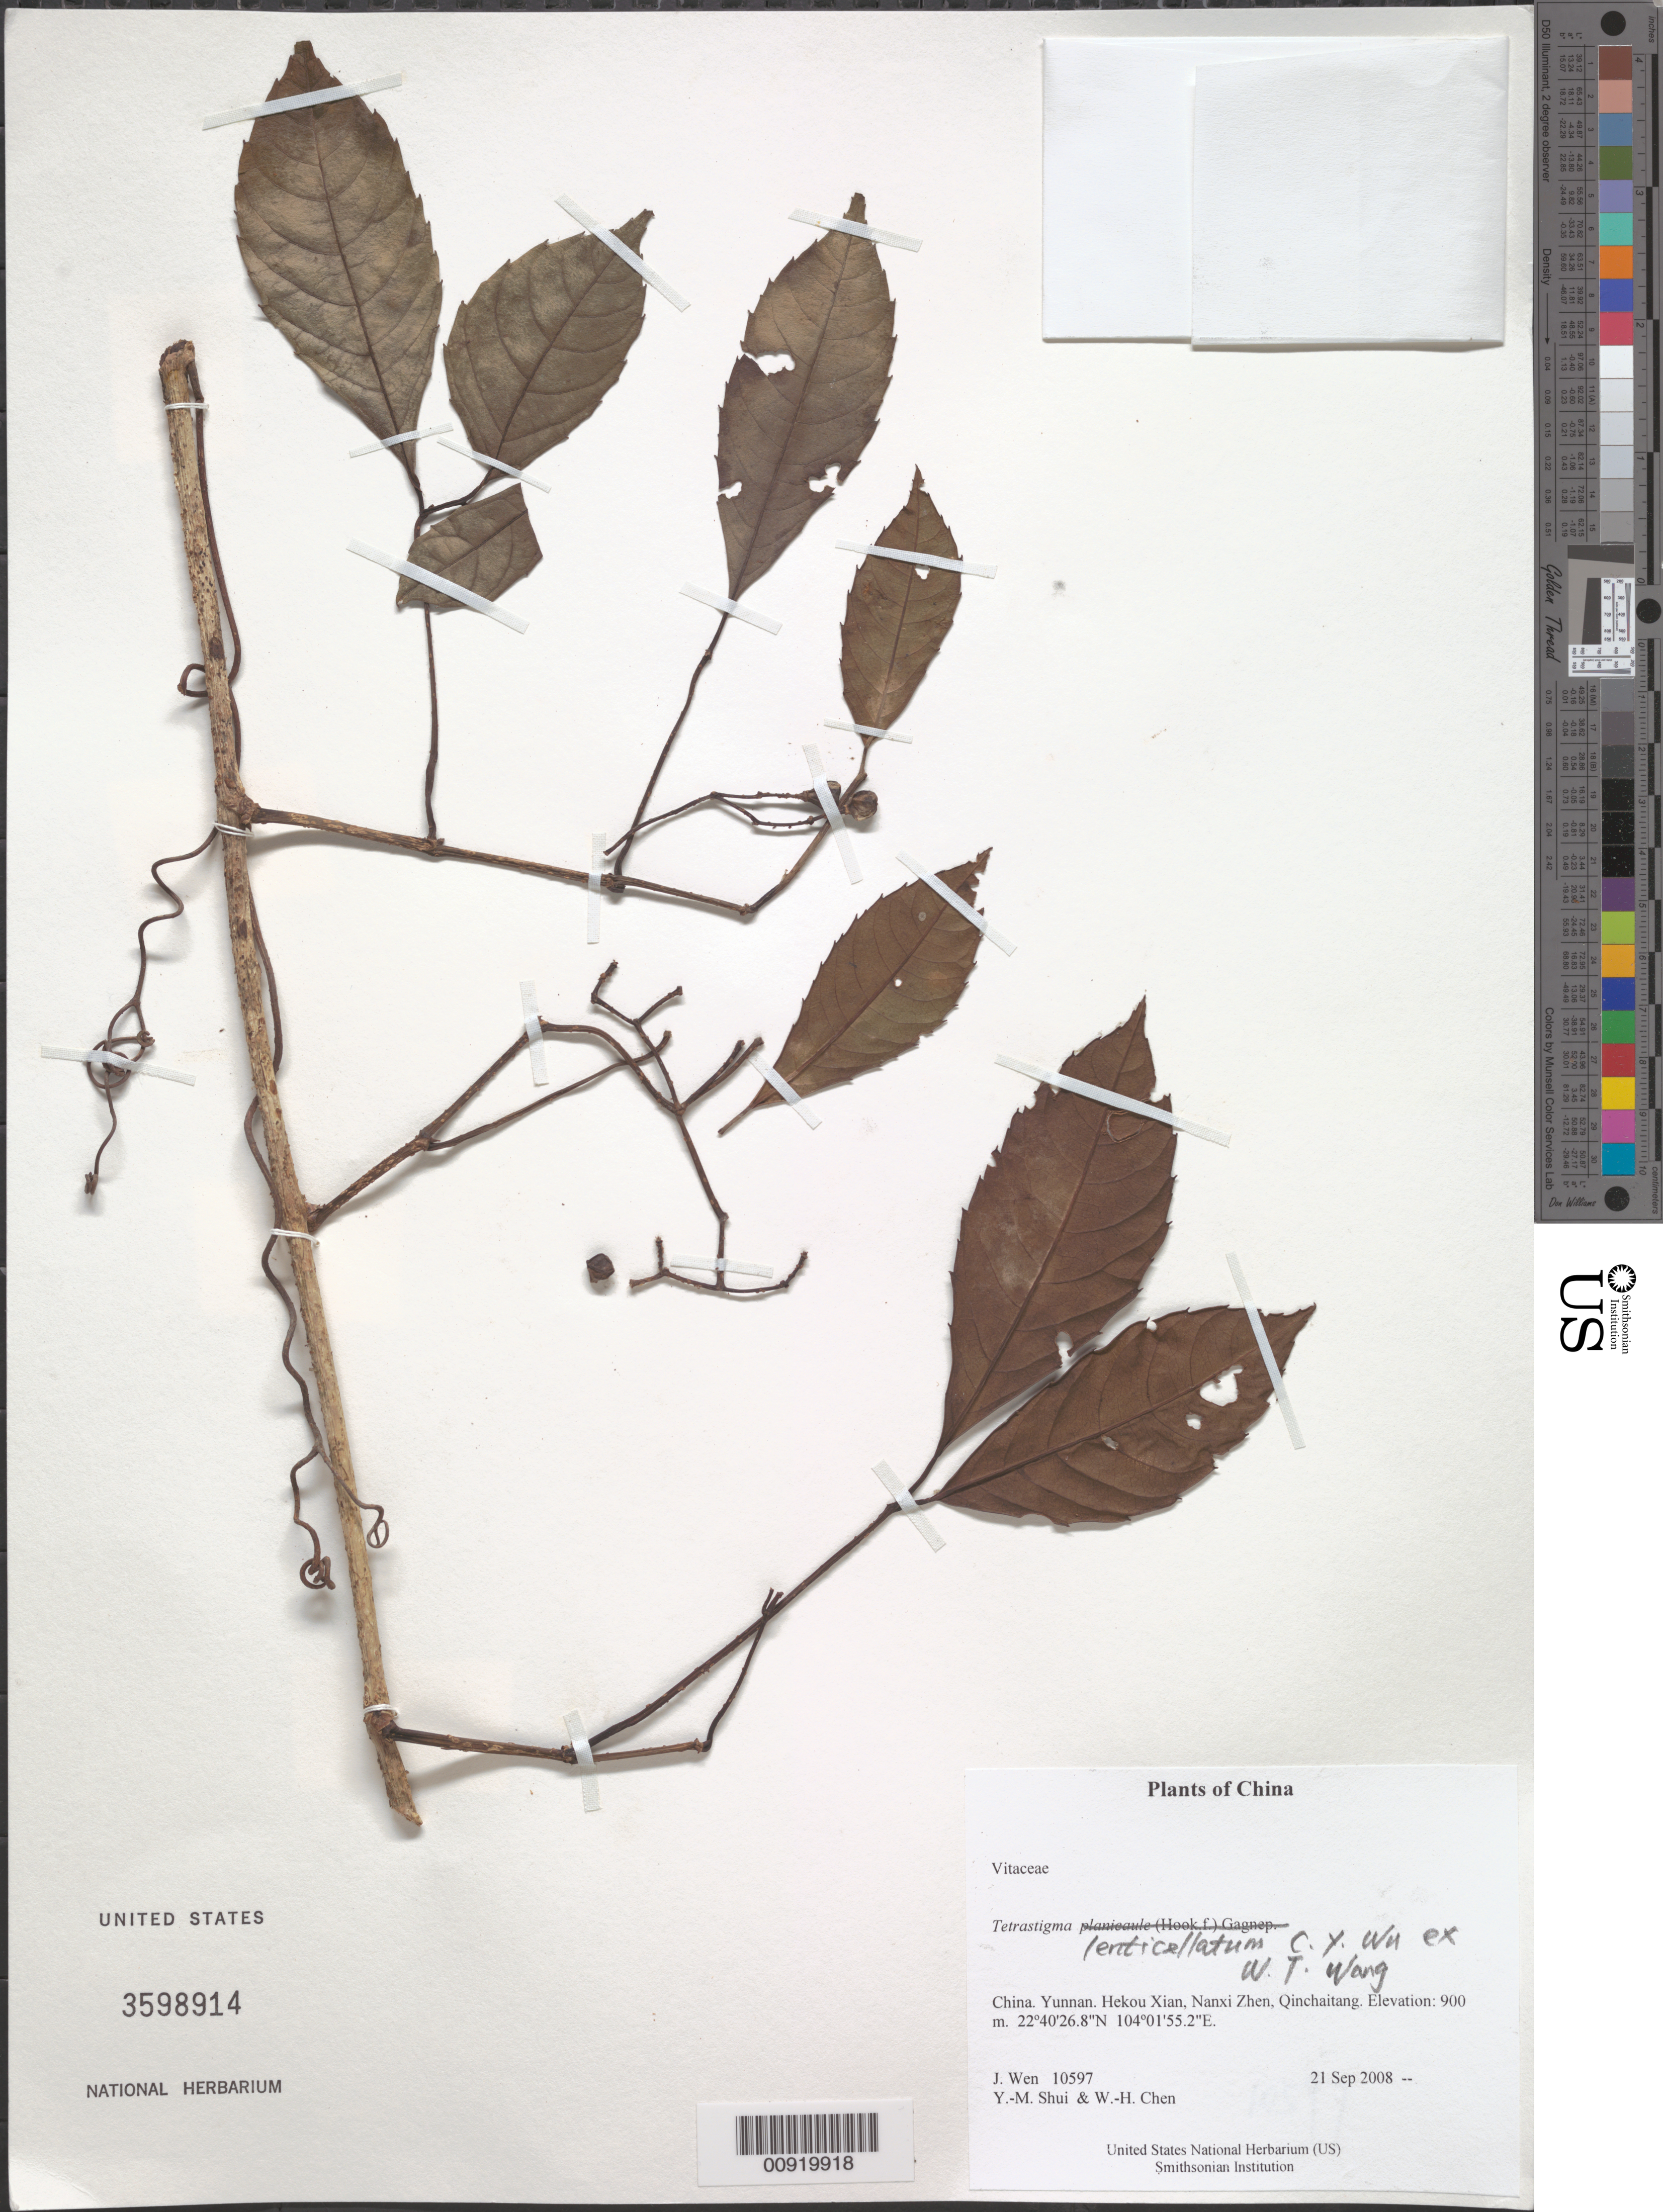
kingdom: Plantae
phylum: Tracheophyta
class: Magnoliopsida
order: Vitales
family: Vitaceae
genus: Tetrastigma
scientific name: Tetrastigma lenticellatum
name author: C.Y. Wu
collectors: J. Wen, Y. Shui & W. Chen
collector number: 10597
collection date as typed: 21 Sep 2008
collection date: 2008-09-21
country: China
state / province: Yunnan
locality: Hekou Xian, Nanxi Zhen, Qinchaitang.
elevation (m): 900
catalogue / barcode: US 3598914